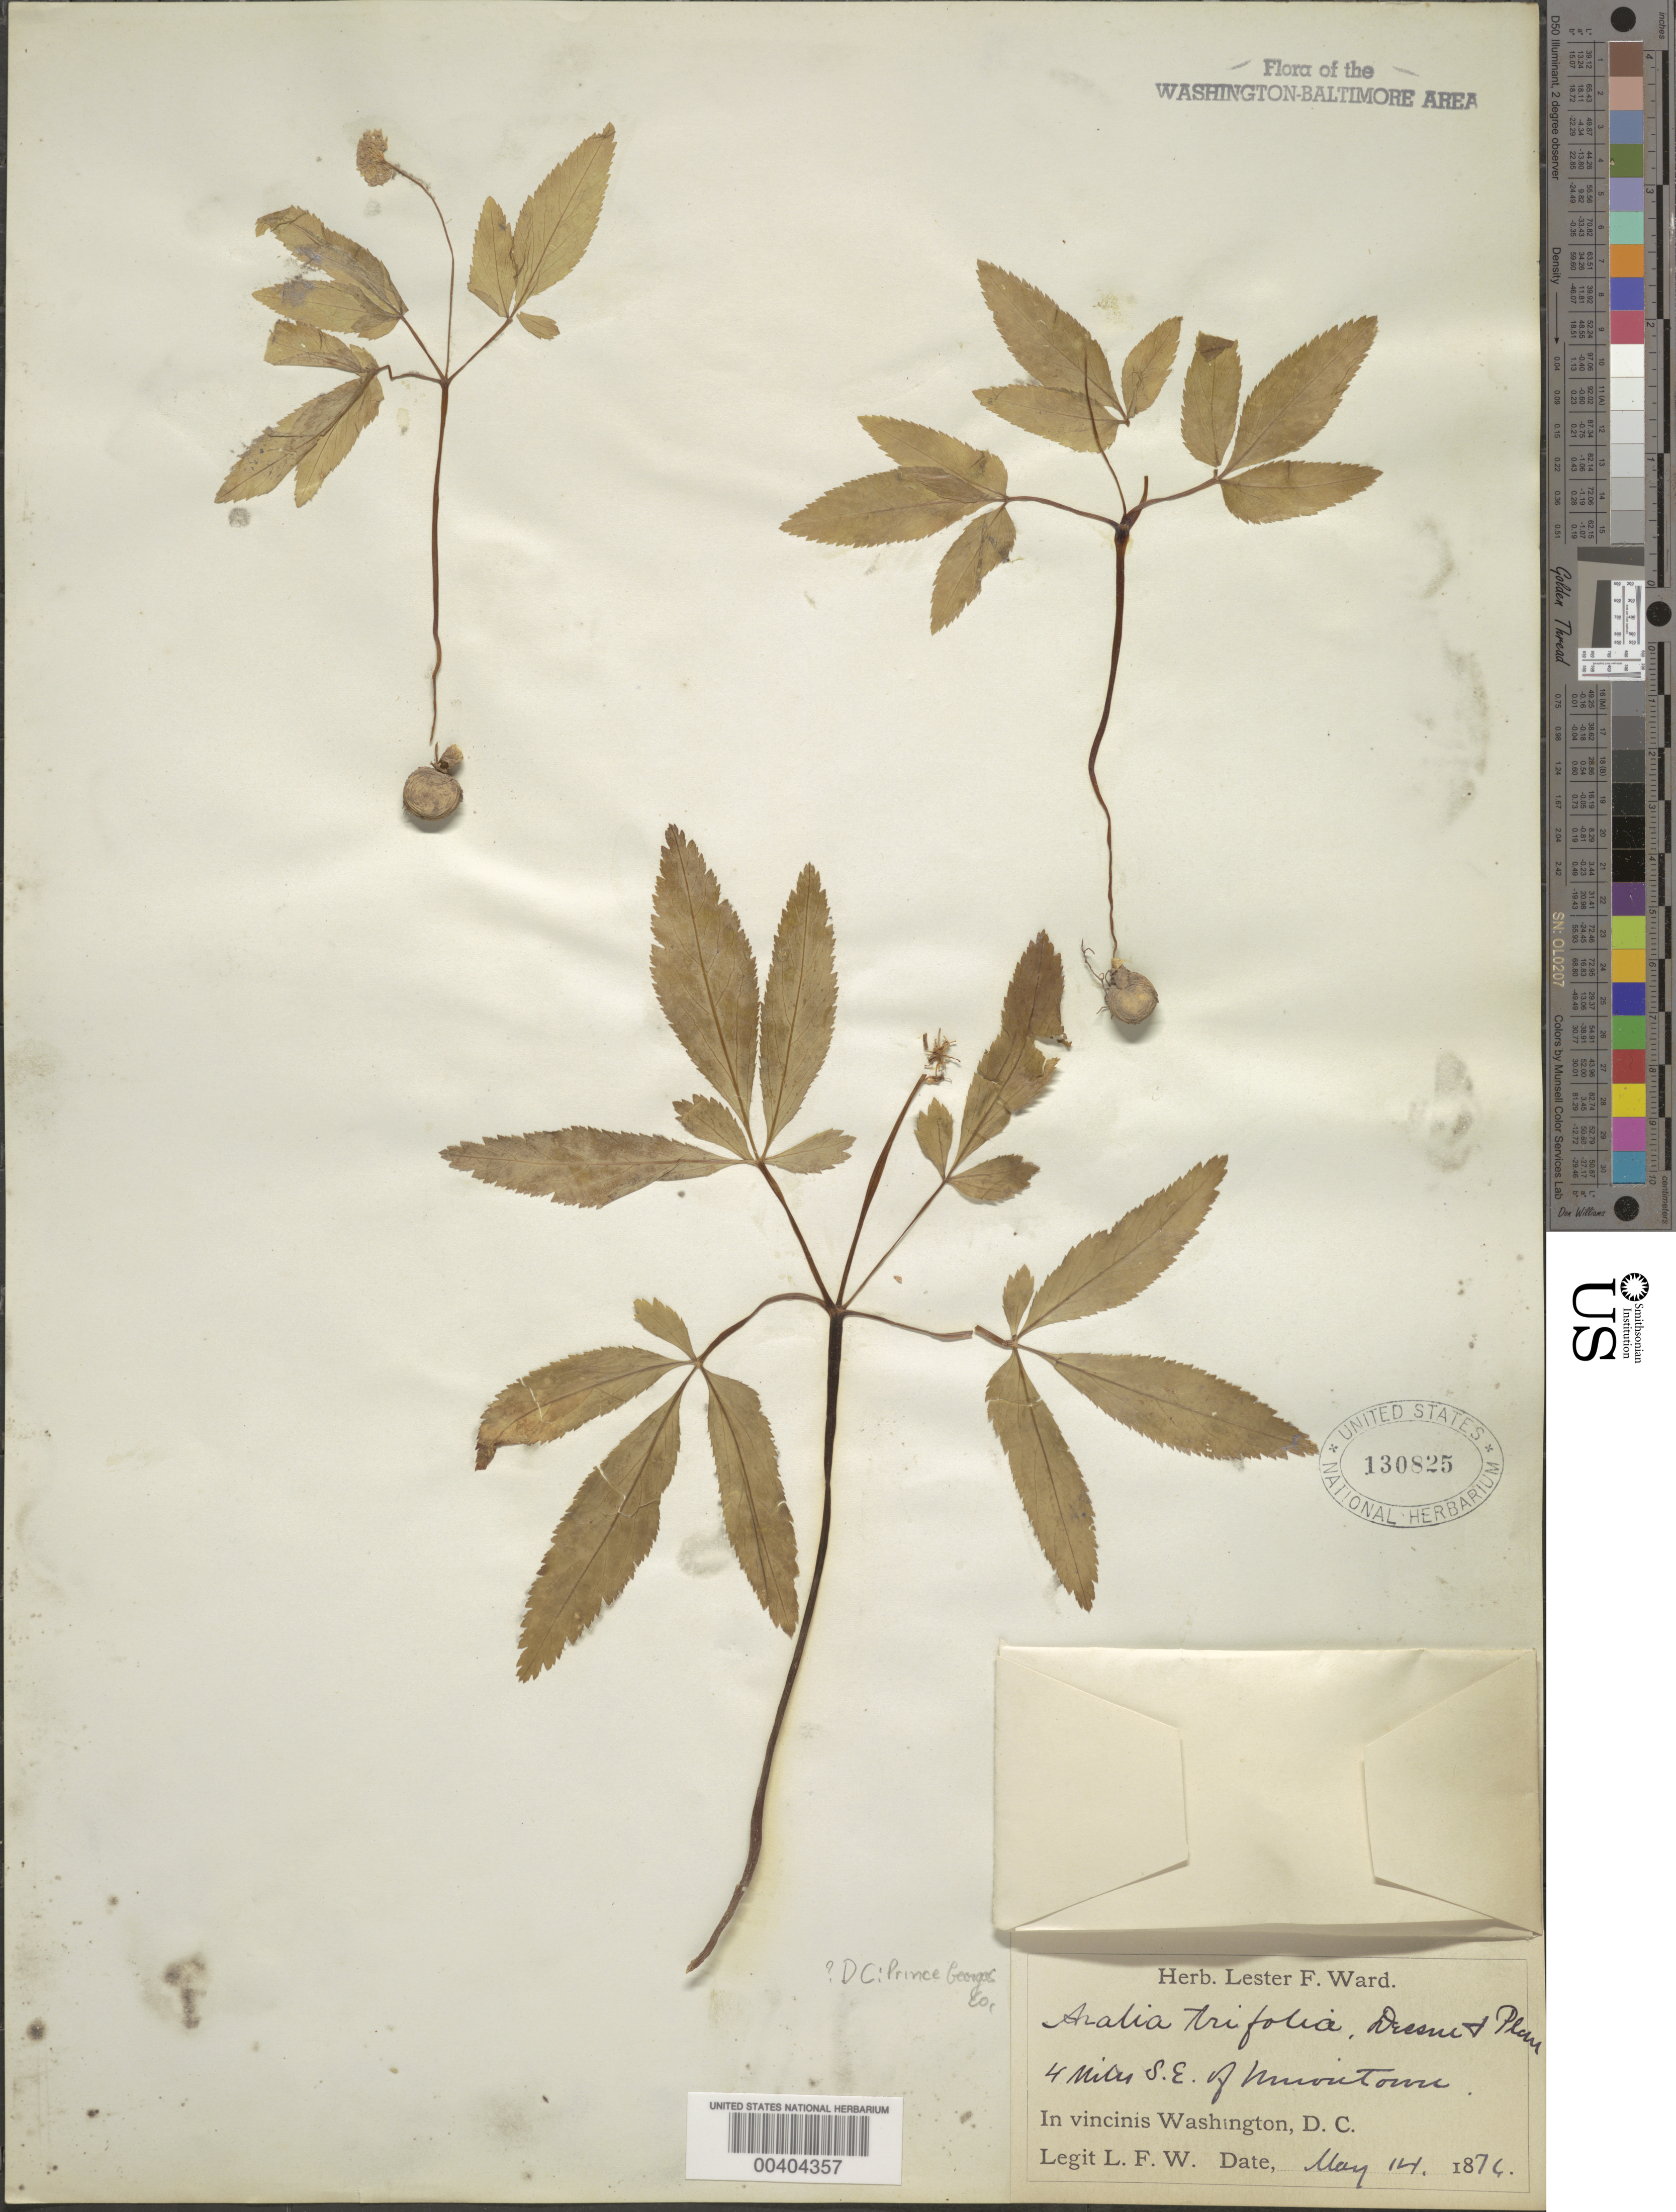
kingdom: Plantae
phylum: Tracheophyta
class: Magnoliopsida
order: Apiales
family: Araliaceae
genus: Panax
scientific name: Panax trifolius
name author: L.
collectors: L. F. Ward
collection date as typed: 14 May 1876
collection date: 1876-05-14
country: United States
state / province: District of Columbia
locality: Southeast of Uniontown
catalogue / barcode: US 130825